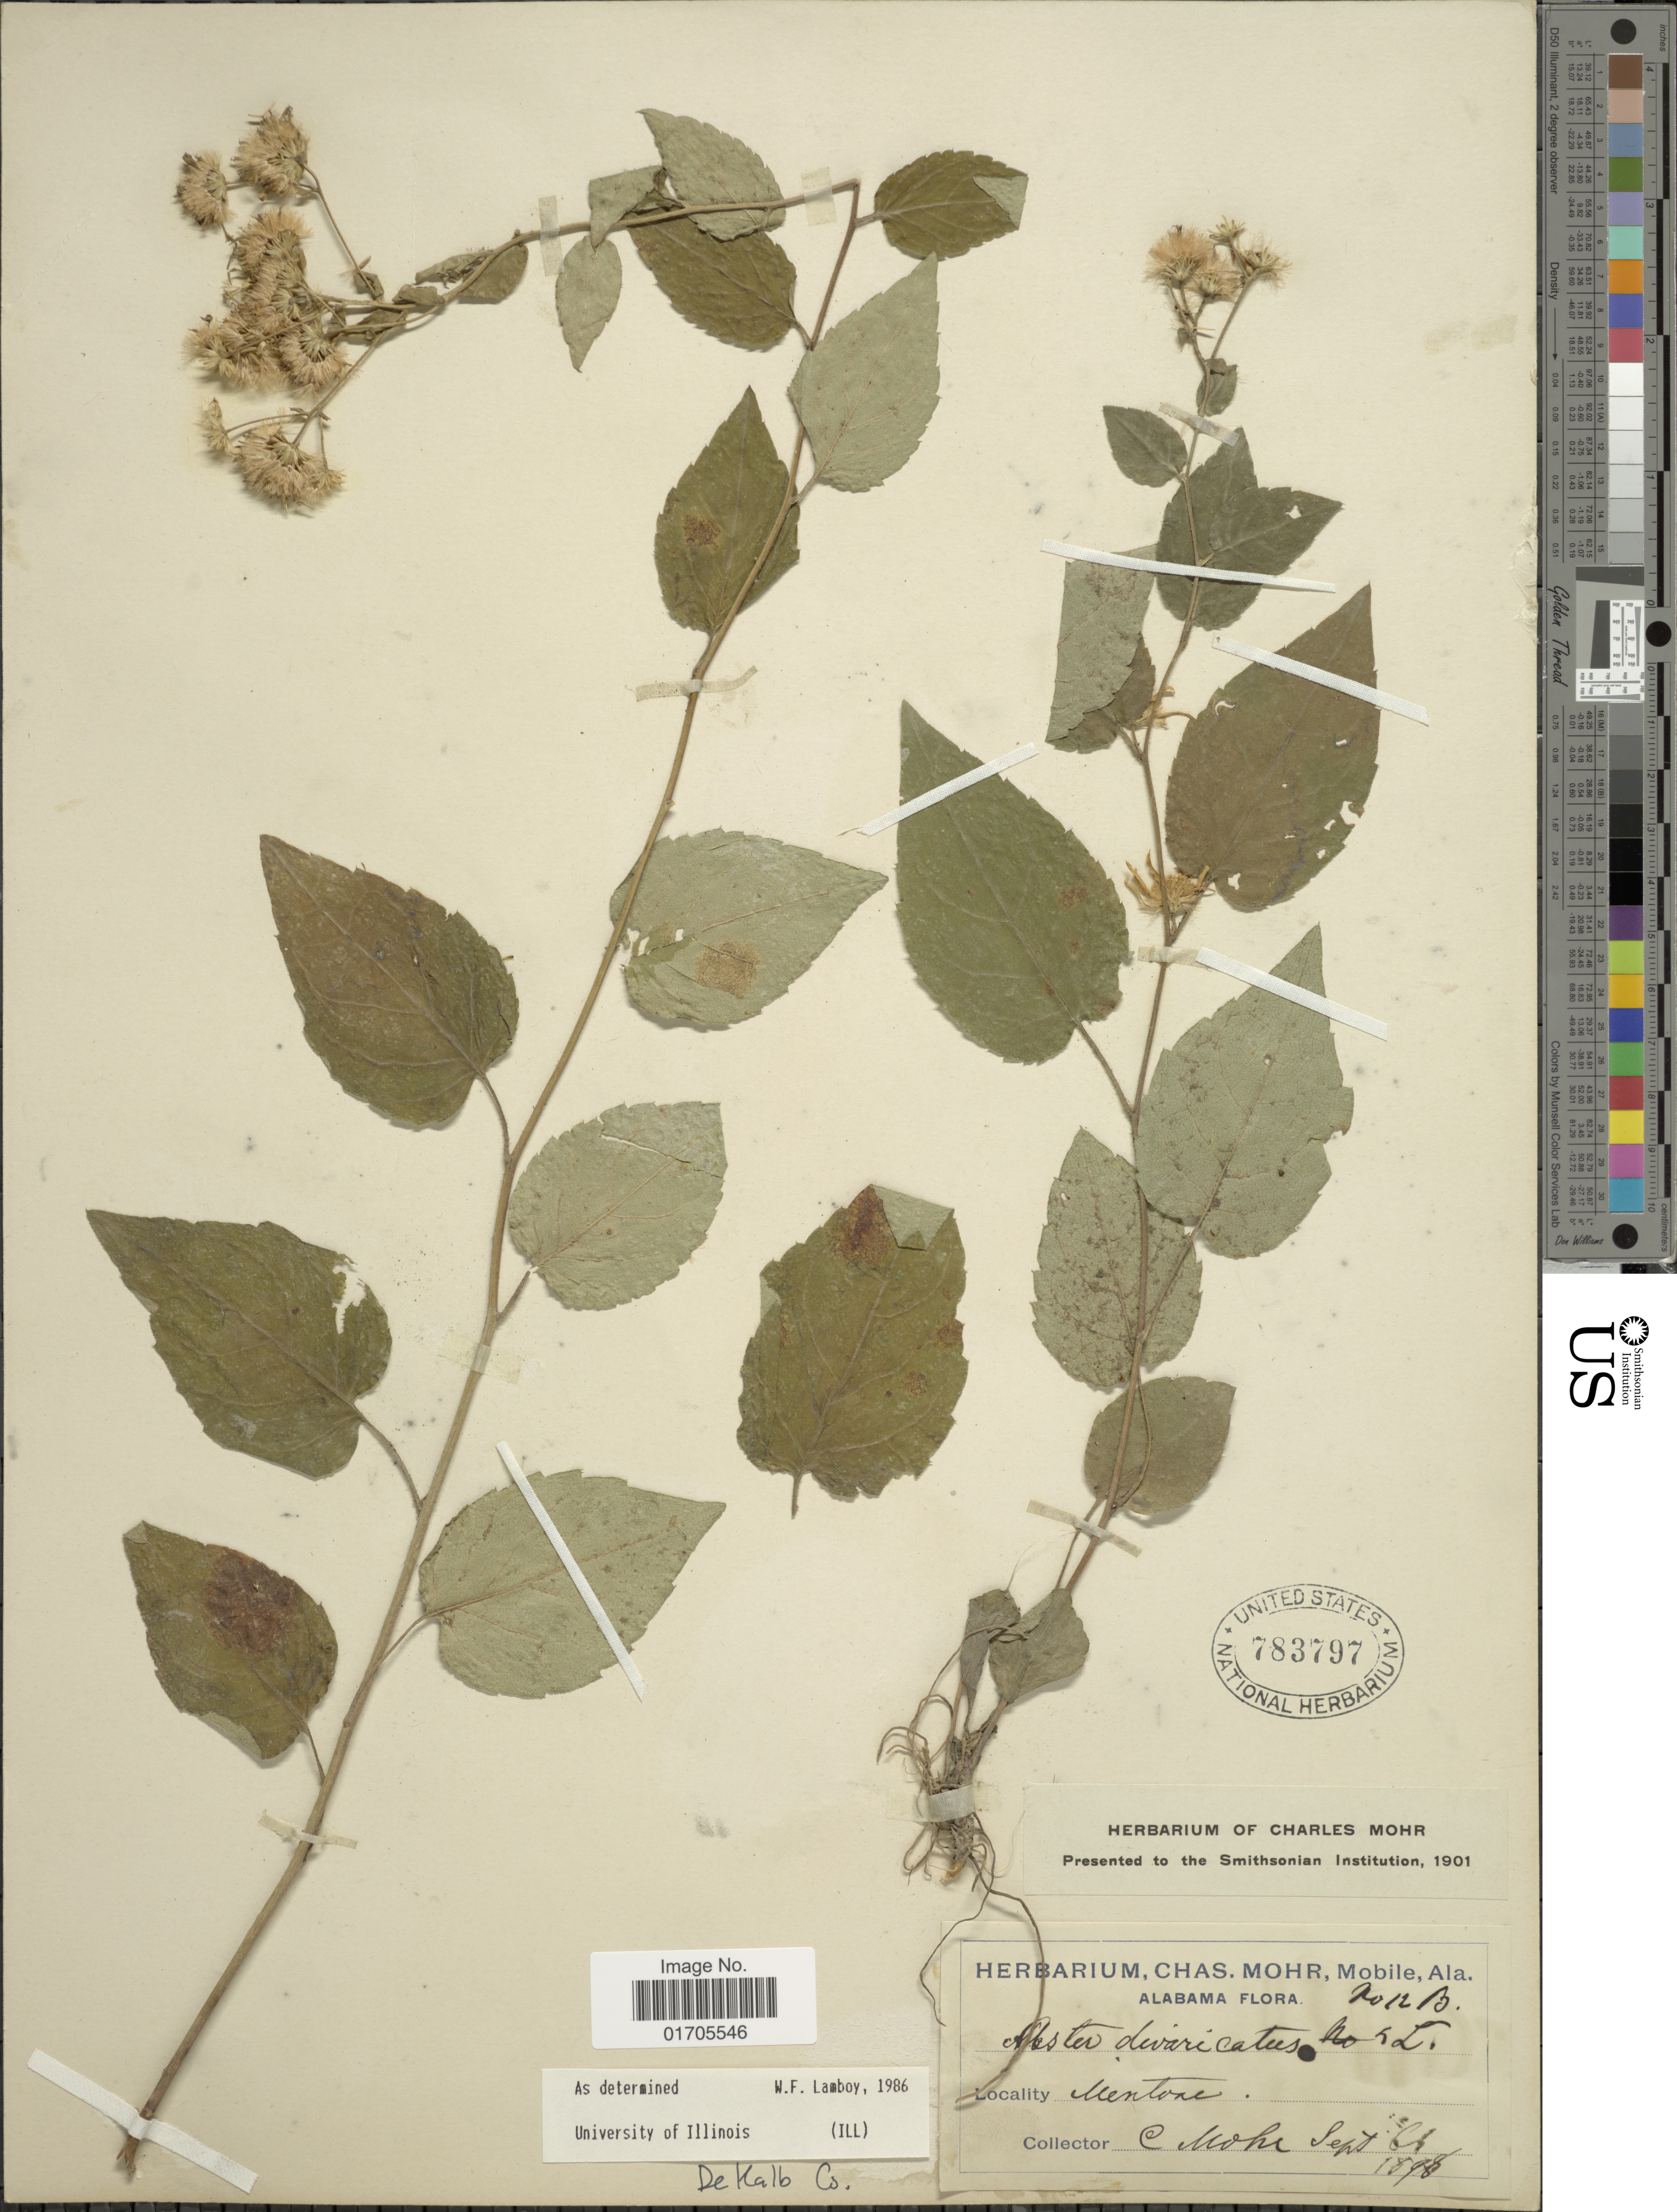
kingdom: Plantae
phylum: Tracheophyta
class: Magnoliopsida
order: Asterales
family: Asteraceae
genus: Eurybia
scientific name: Eurybia divaricata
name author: (L.) G.L. Nesom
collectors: C. T. Mohr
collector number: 12B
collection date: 1898-09-06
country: United States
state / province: Alabama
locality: Mentone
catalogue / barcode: US 783797